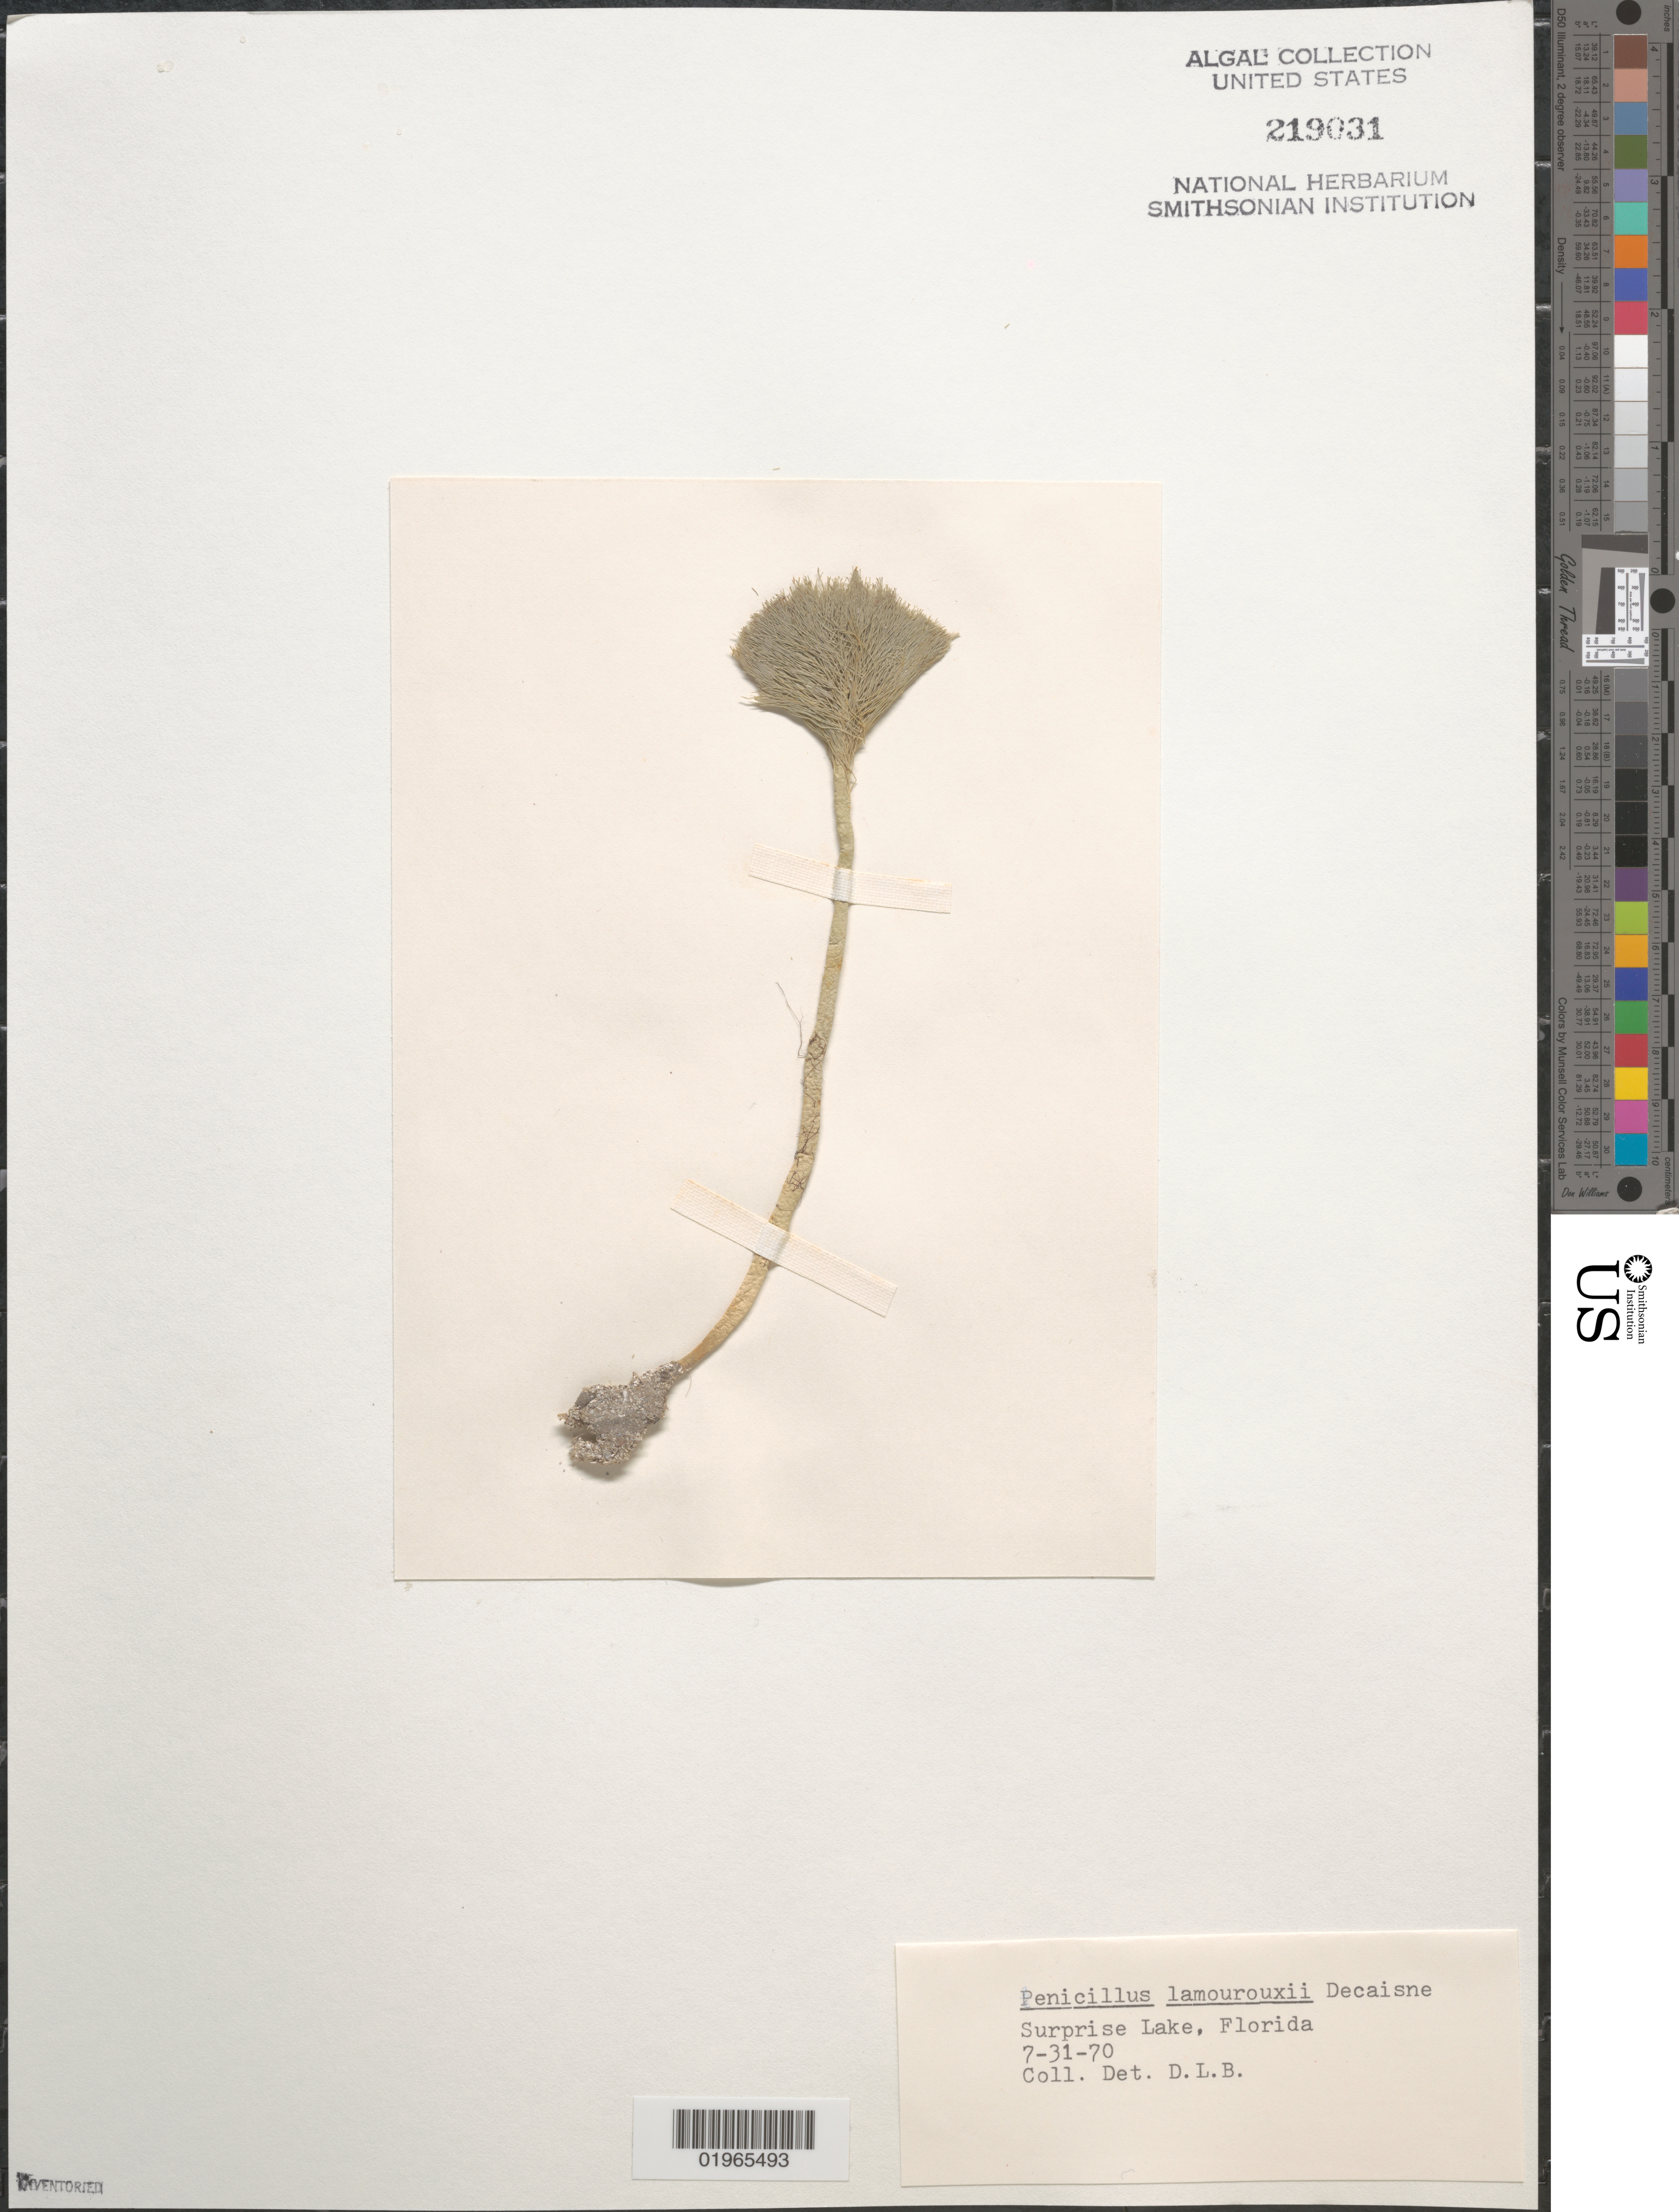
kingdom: Plantae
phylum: Chlorophyta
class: Ulvophyceae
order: Bryopsidales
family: Udoteaceae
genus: Penicillus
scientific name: Penicillus lamourouxii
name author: Decne.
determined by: Ballantine, D. L.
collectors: D.L. Ballantine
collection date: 1970-07-31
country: United States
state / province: Florida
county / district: Monroe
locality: Surprise Lake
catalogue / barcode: US 219031